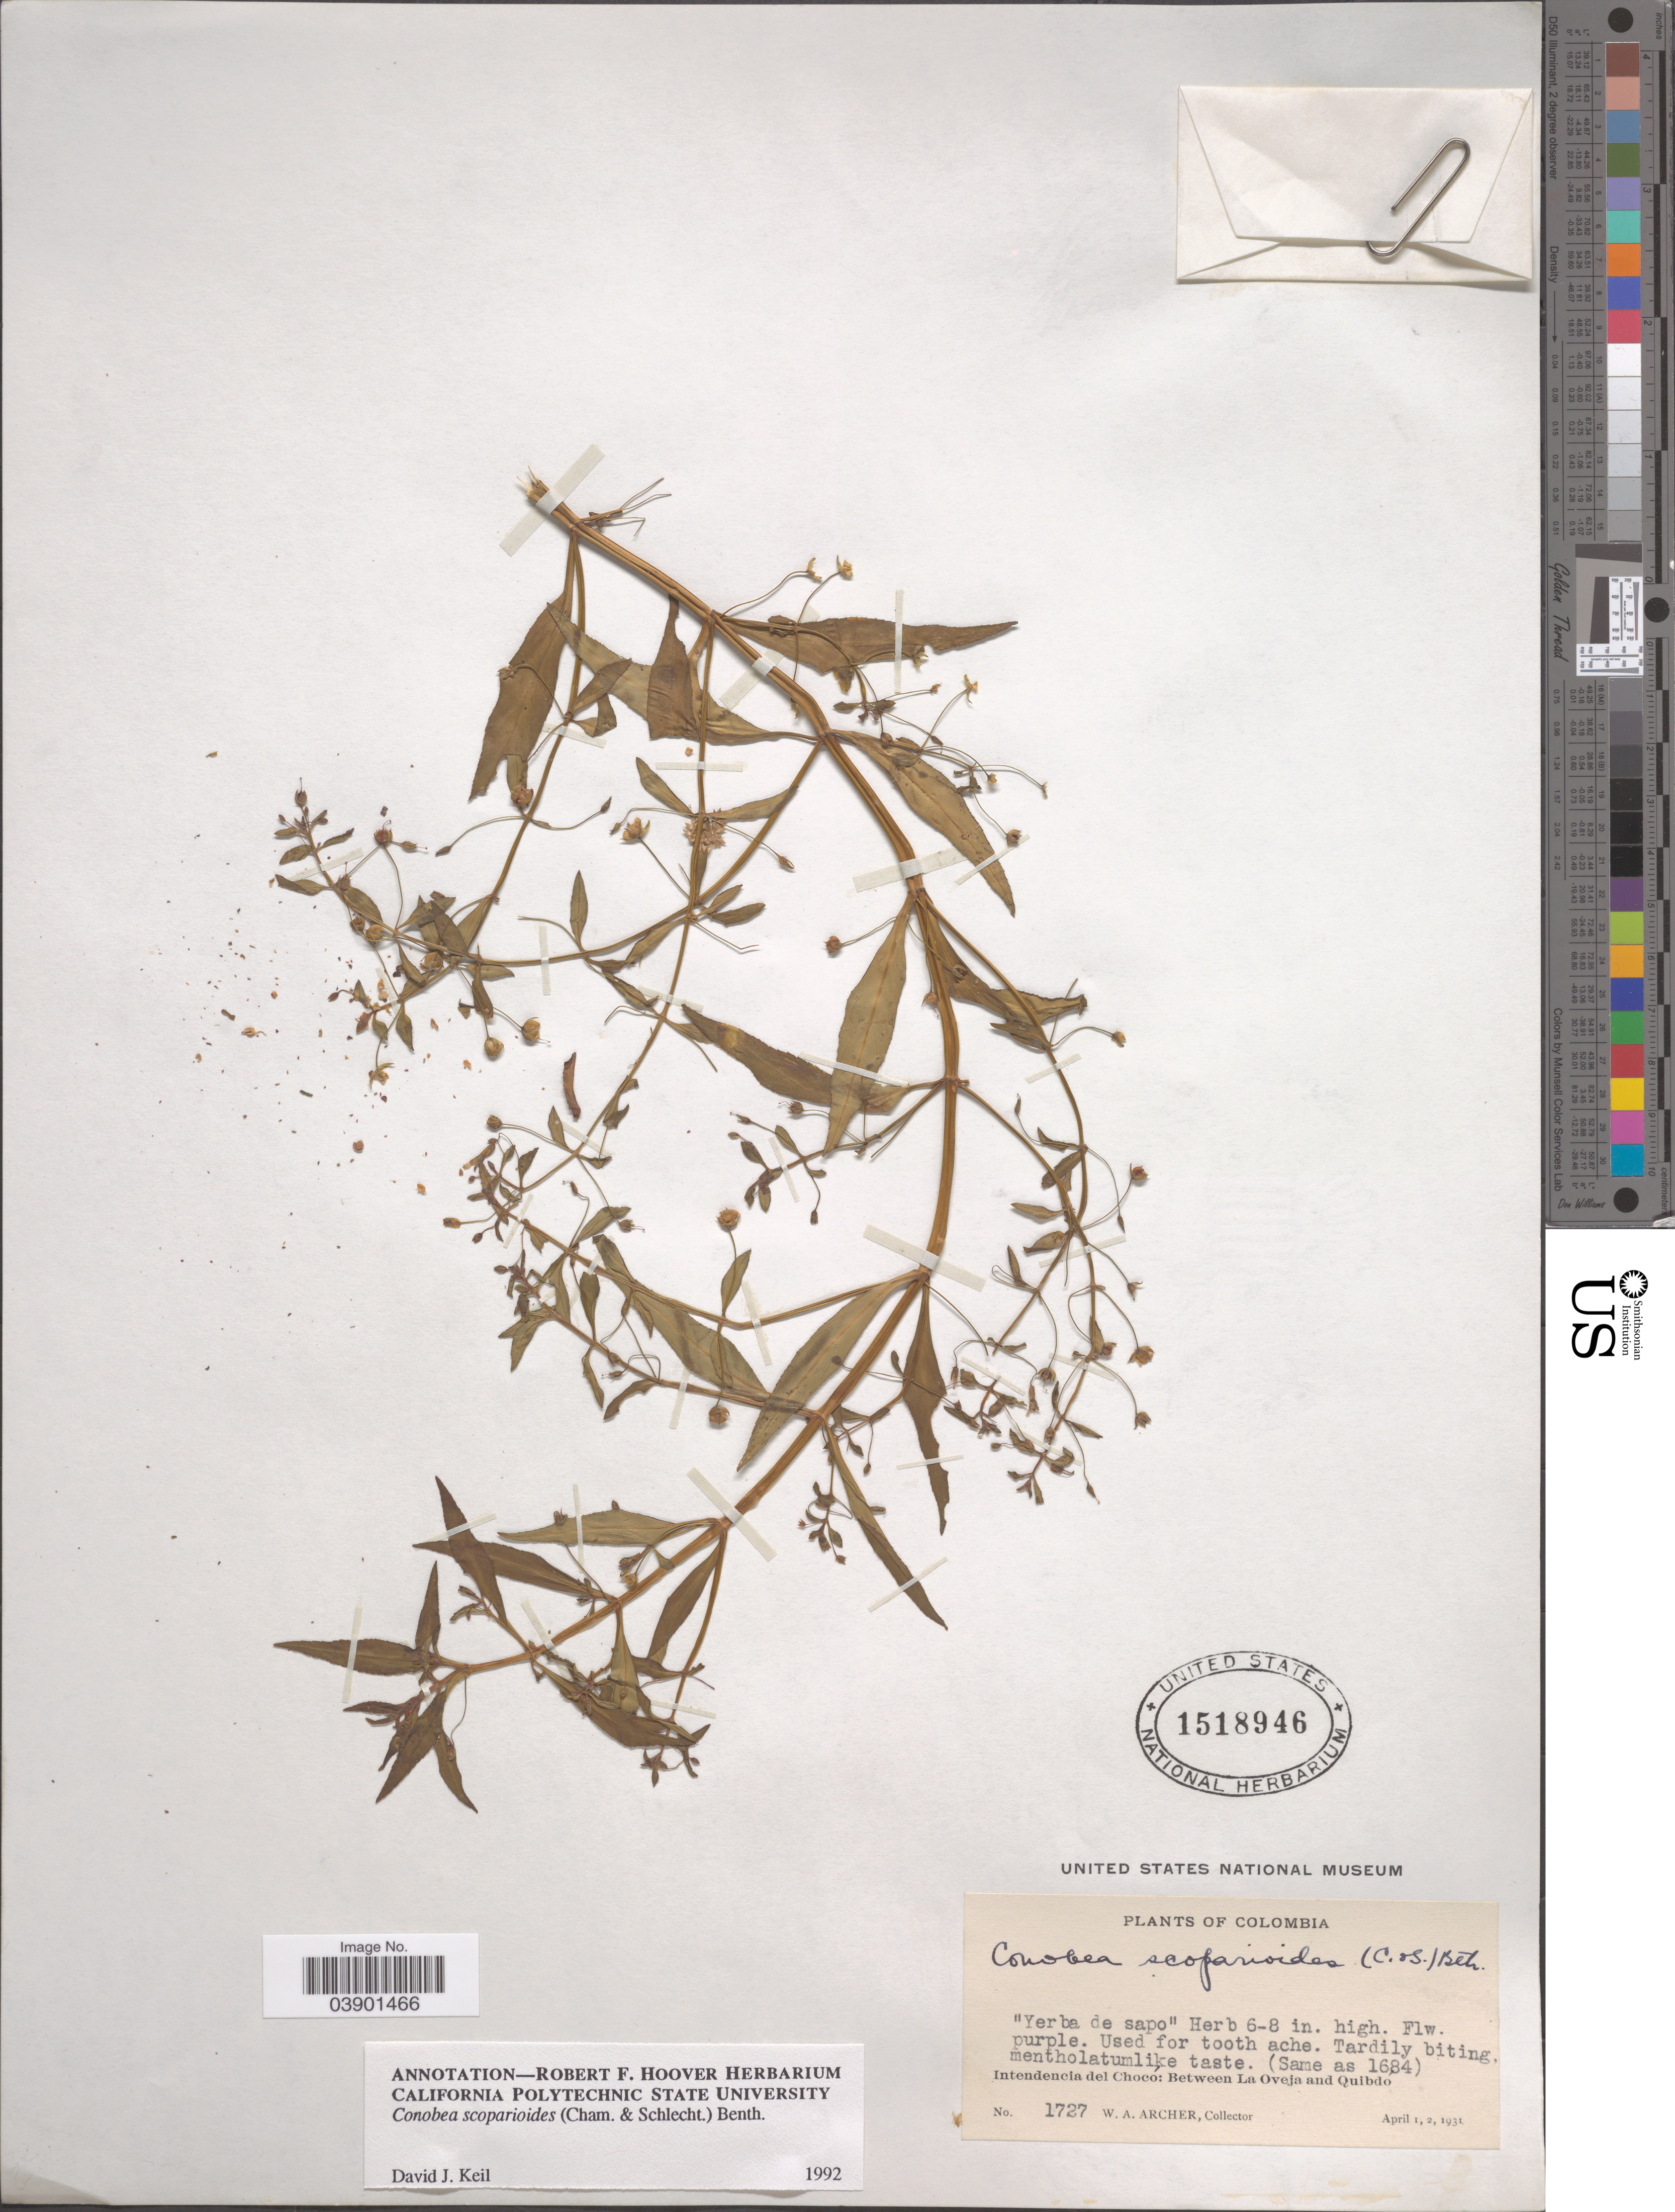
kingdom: Plantae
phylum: Tracheophyta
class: Magnoliopsida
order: Lamiales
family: Plantaginaceae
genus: Conobea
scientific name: Conobea scoparioides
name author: (Cham. & Schltdl.) Benth.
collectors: W. Archer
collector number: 1727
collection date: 1931-04-01/1931-04-02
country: Colombia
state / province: Chocó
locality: Intendencia del Chocó: Between La Oveja and Quibdó.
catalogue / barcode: US 1518946